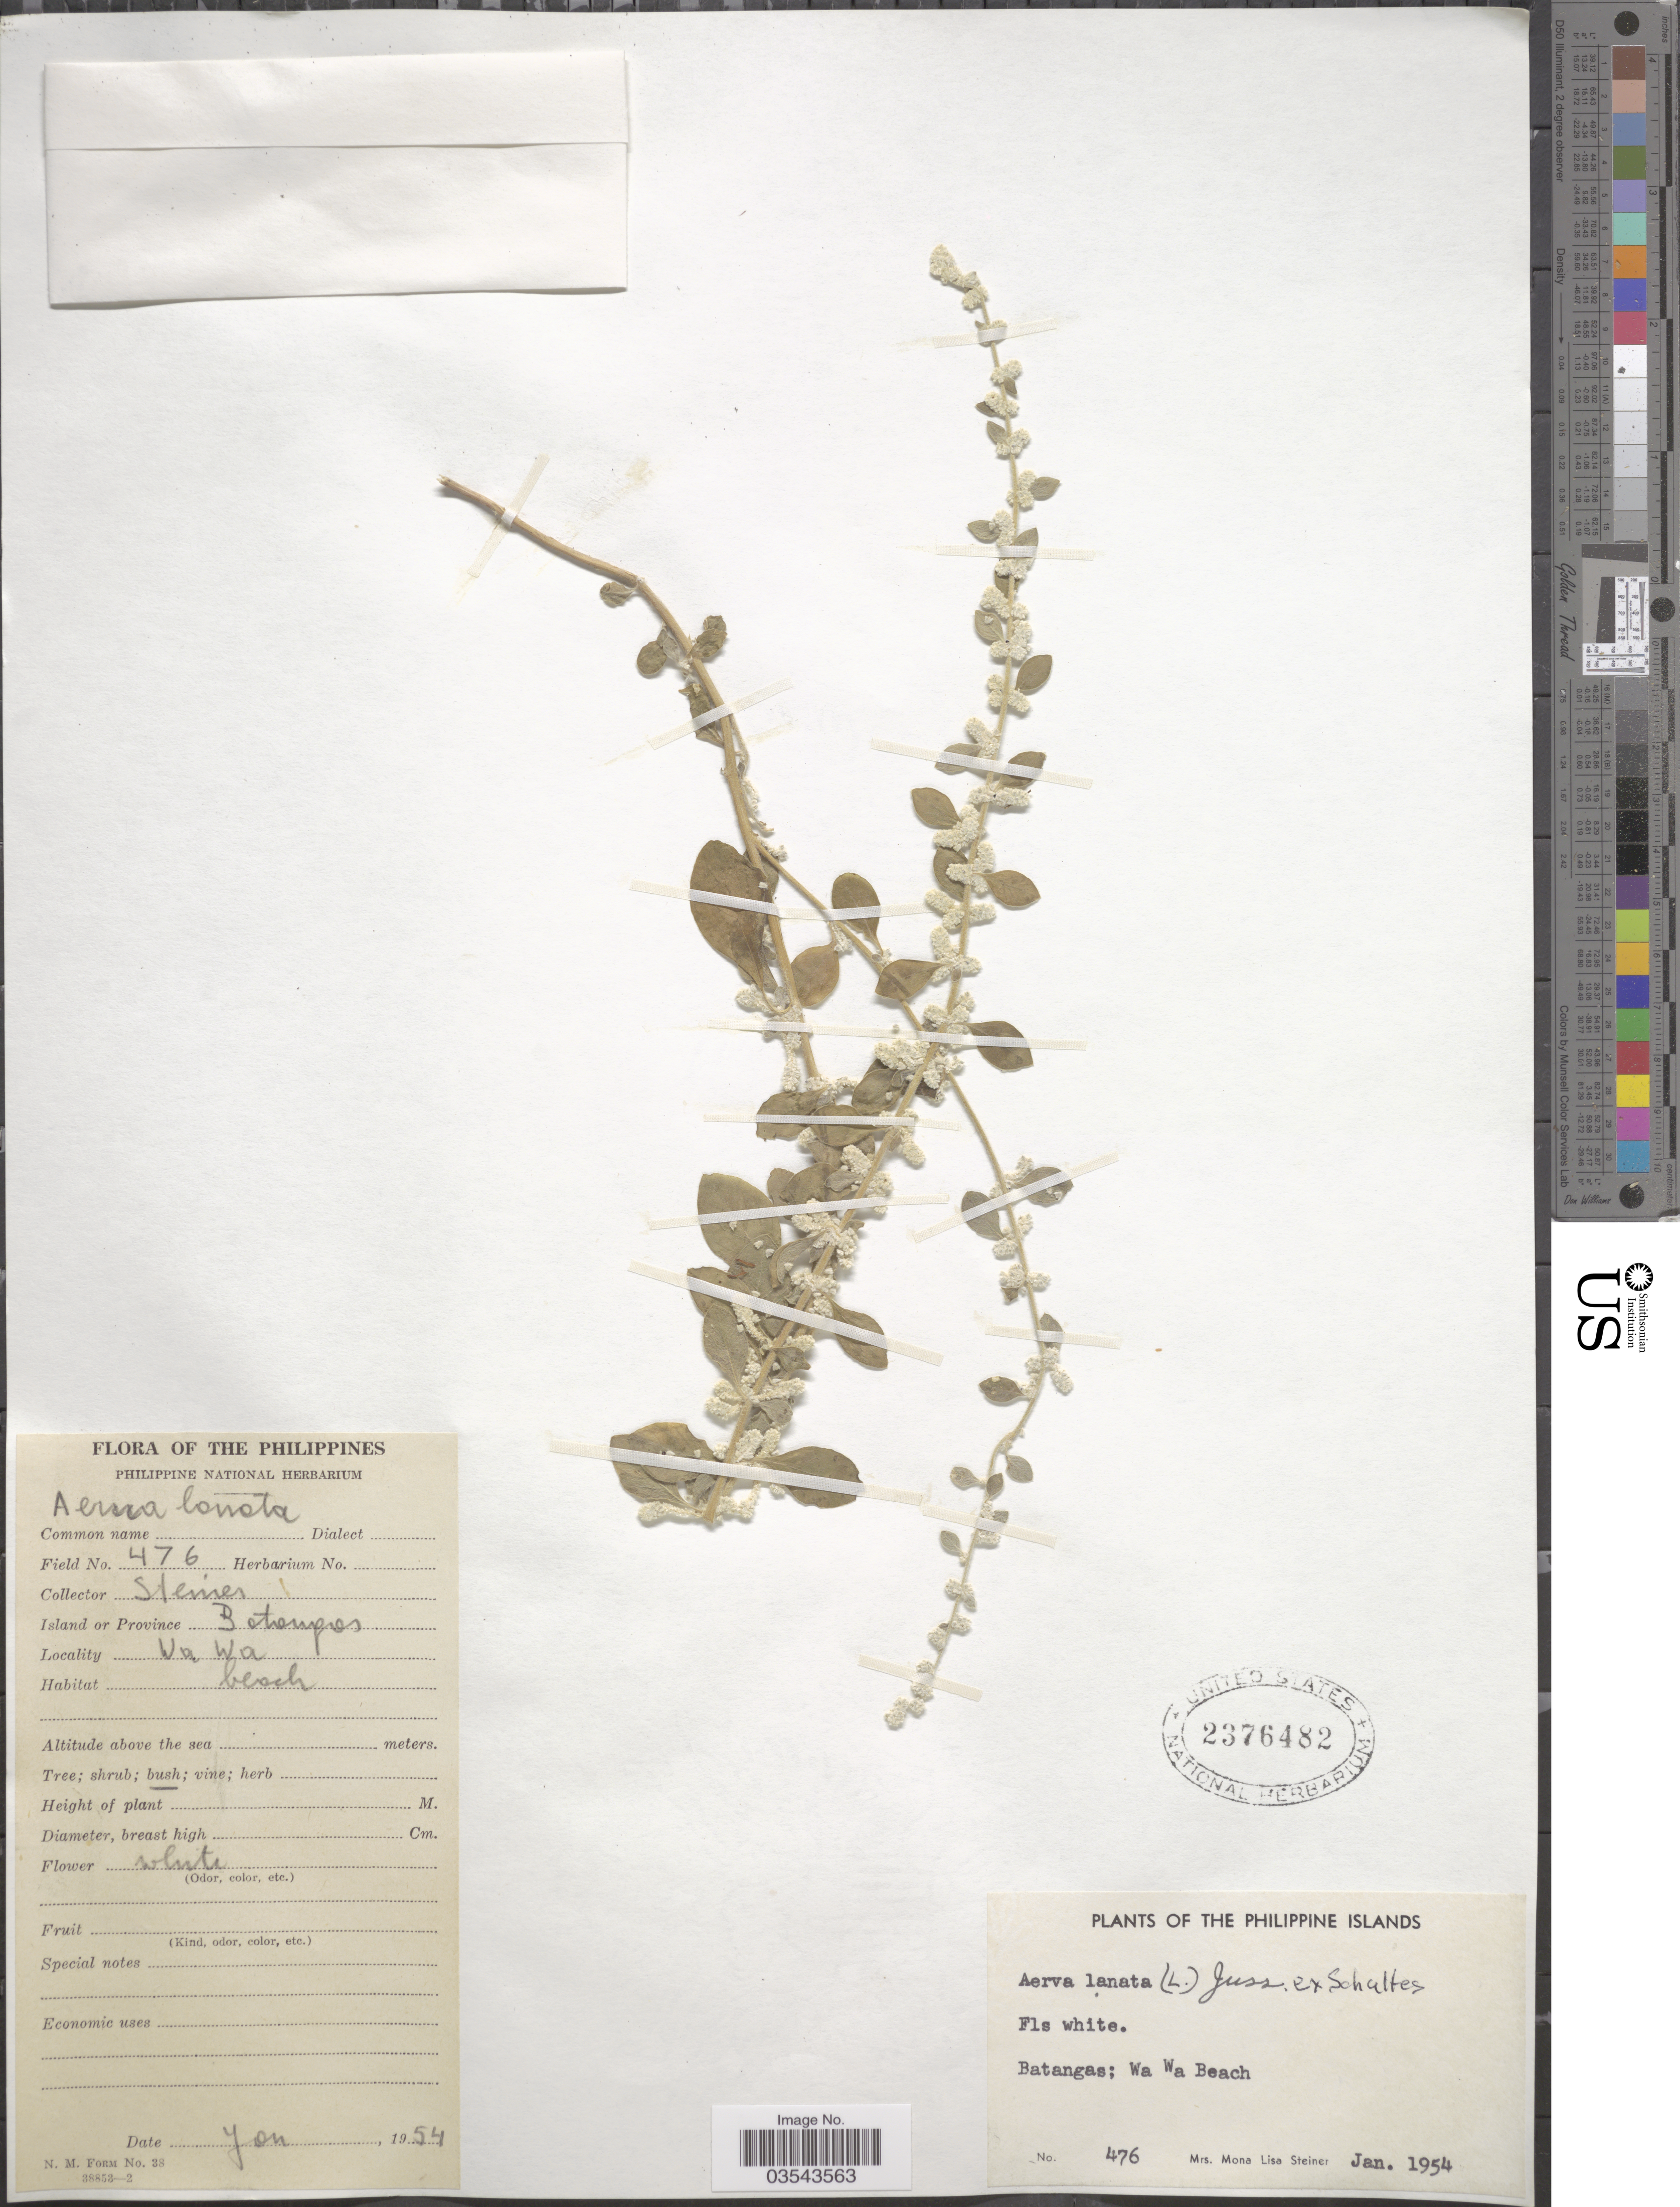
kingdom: Plantae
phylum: Tracheophyta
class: Magnoliopsida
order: Caryophyllales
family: Amaranthaceae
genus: Ouret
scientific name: Ouret lanata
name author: (L.) Kuntze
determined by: U.S. National Herbarium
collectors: M. Steiner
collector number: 476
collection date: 1954-01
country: Philippines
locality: Island or Province Batangas. Wa Wa Beach.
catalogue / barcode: US 2376482